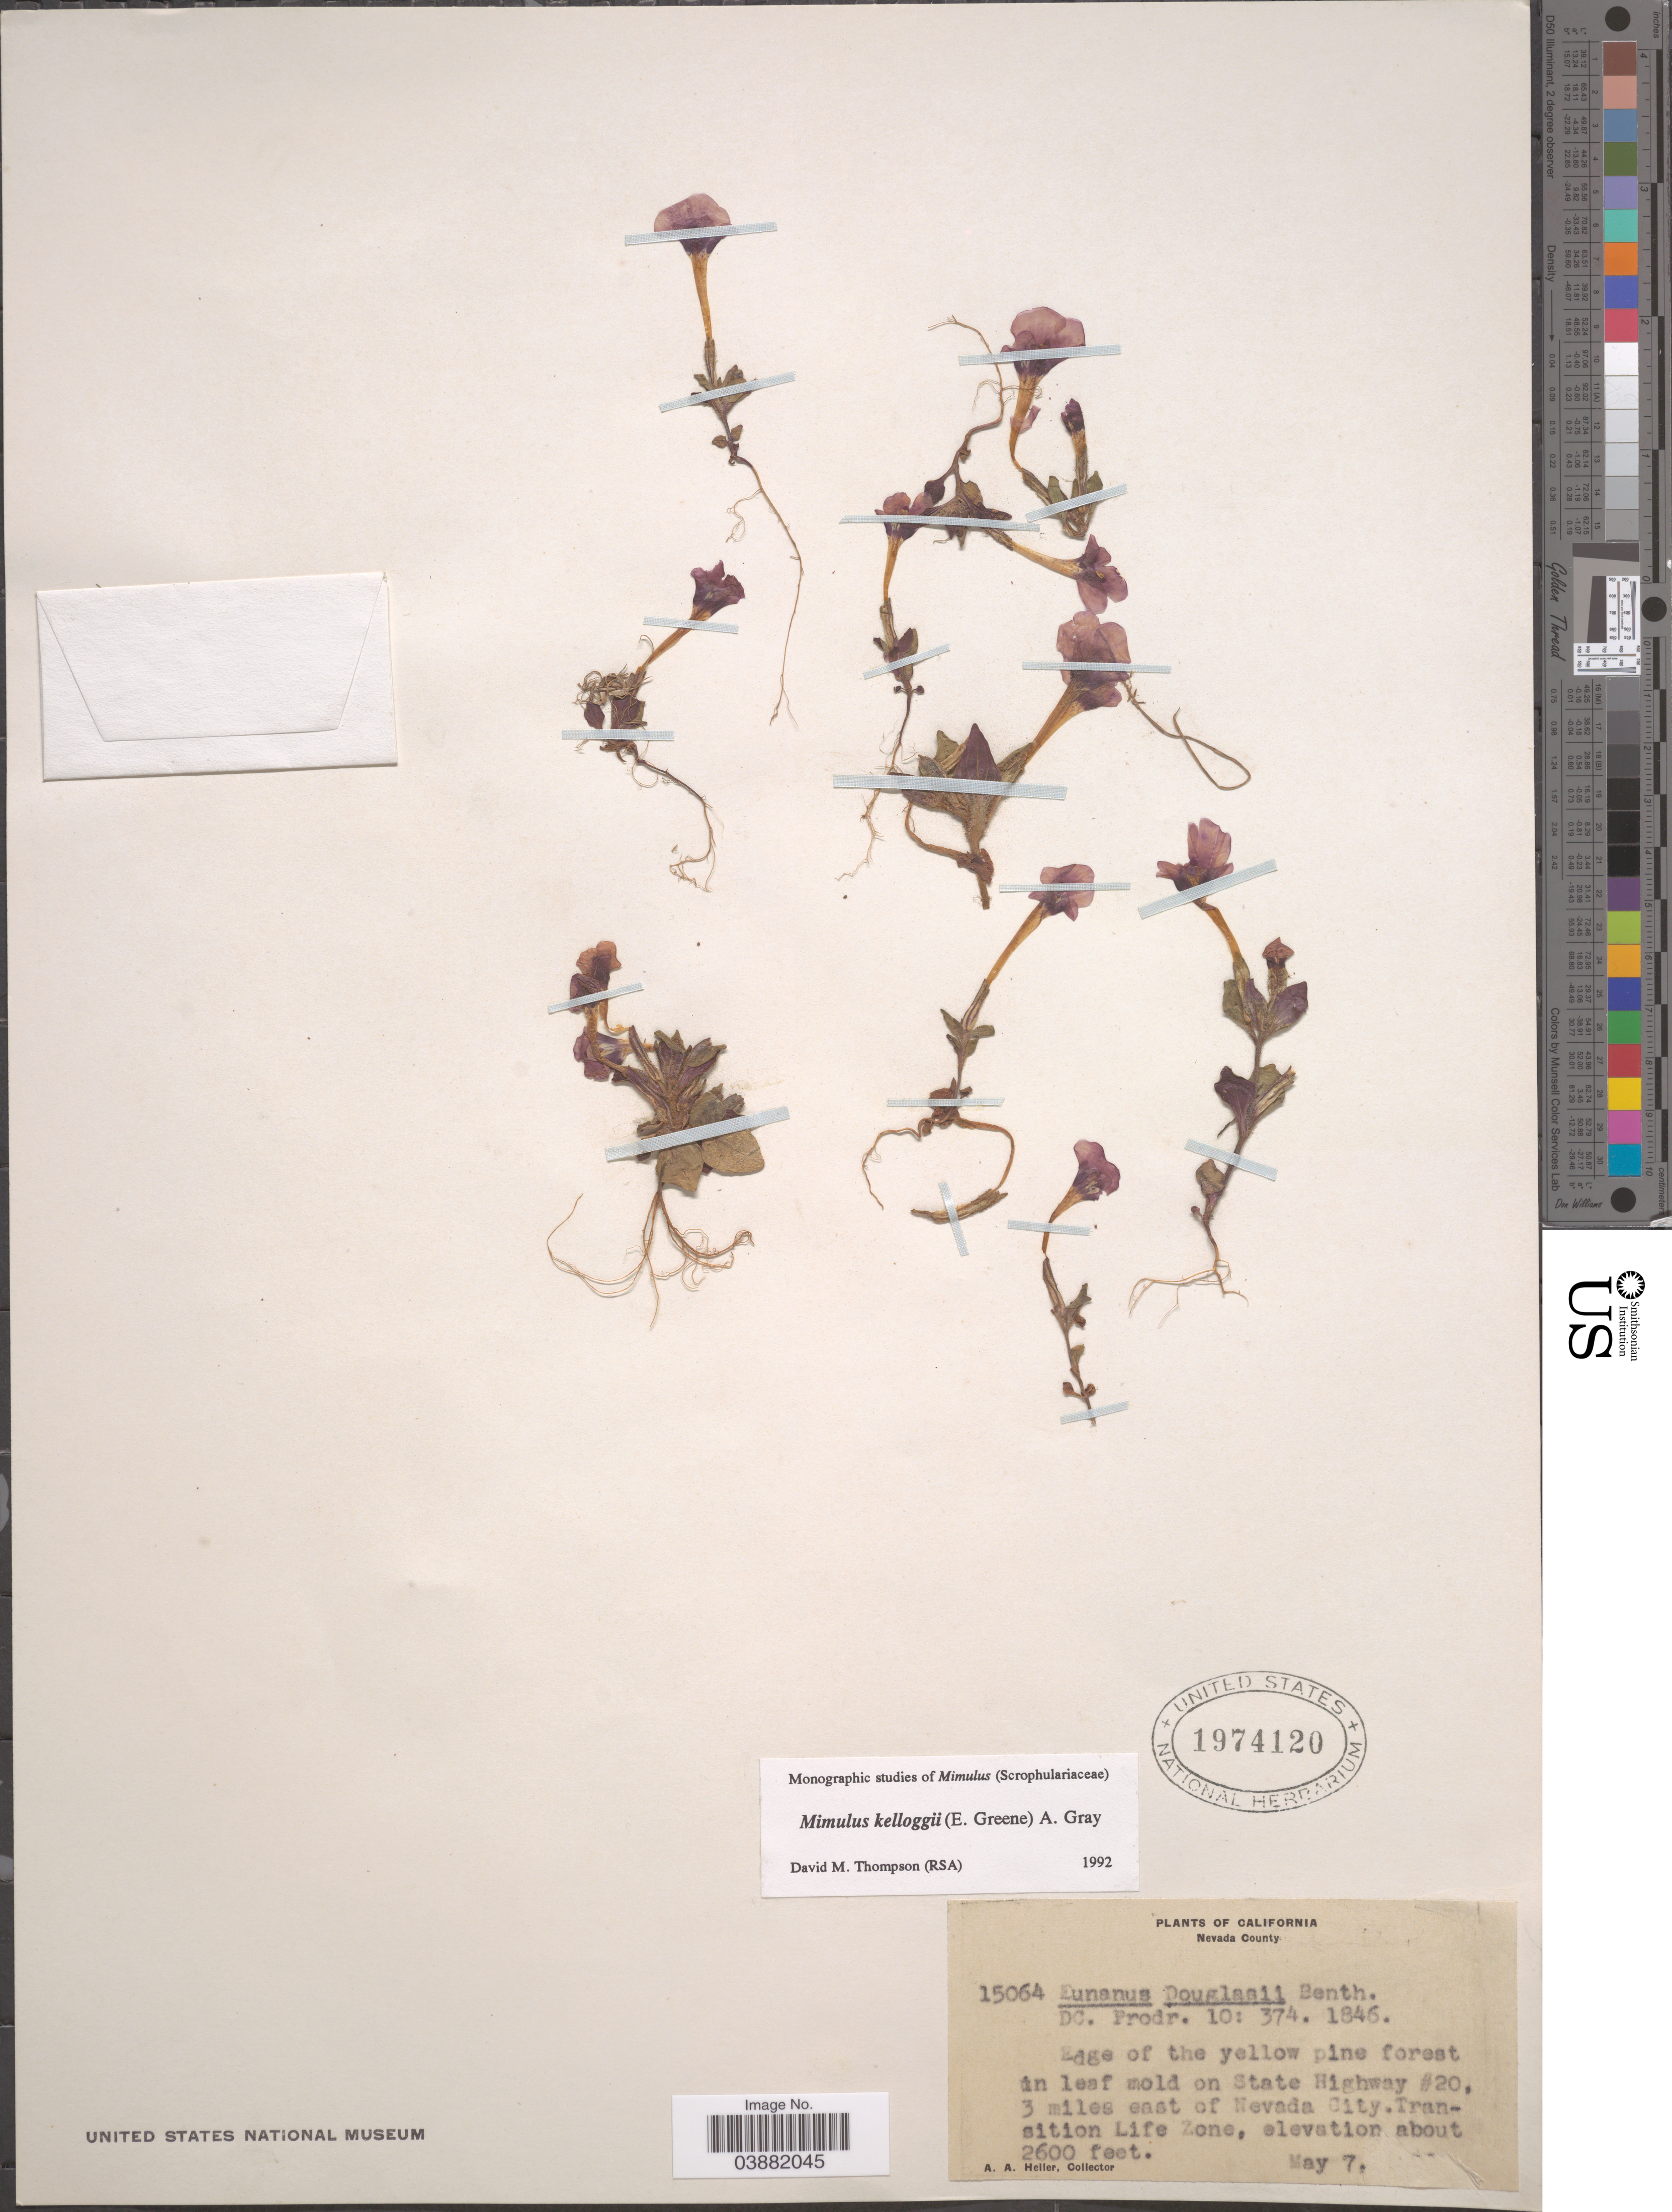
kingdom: Plantae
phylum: Tracheophyta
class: Magnoliopsida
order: Lamiales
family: Phrymaceae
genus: Mimulus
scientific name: Mimulus kelloggii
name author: (Curran ex Greene) Curran ex A. Gray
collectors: A. A. Heller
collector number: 15064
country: United States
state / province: California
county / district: Nevada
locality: Nevada County. On State Highway #20, 3 miles east of Nevada City. Transition Life Zone.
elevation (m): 792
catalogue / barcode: US 1974120